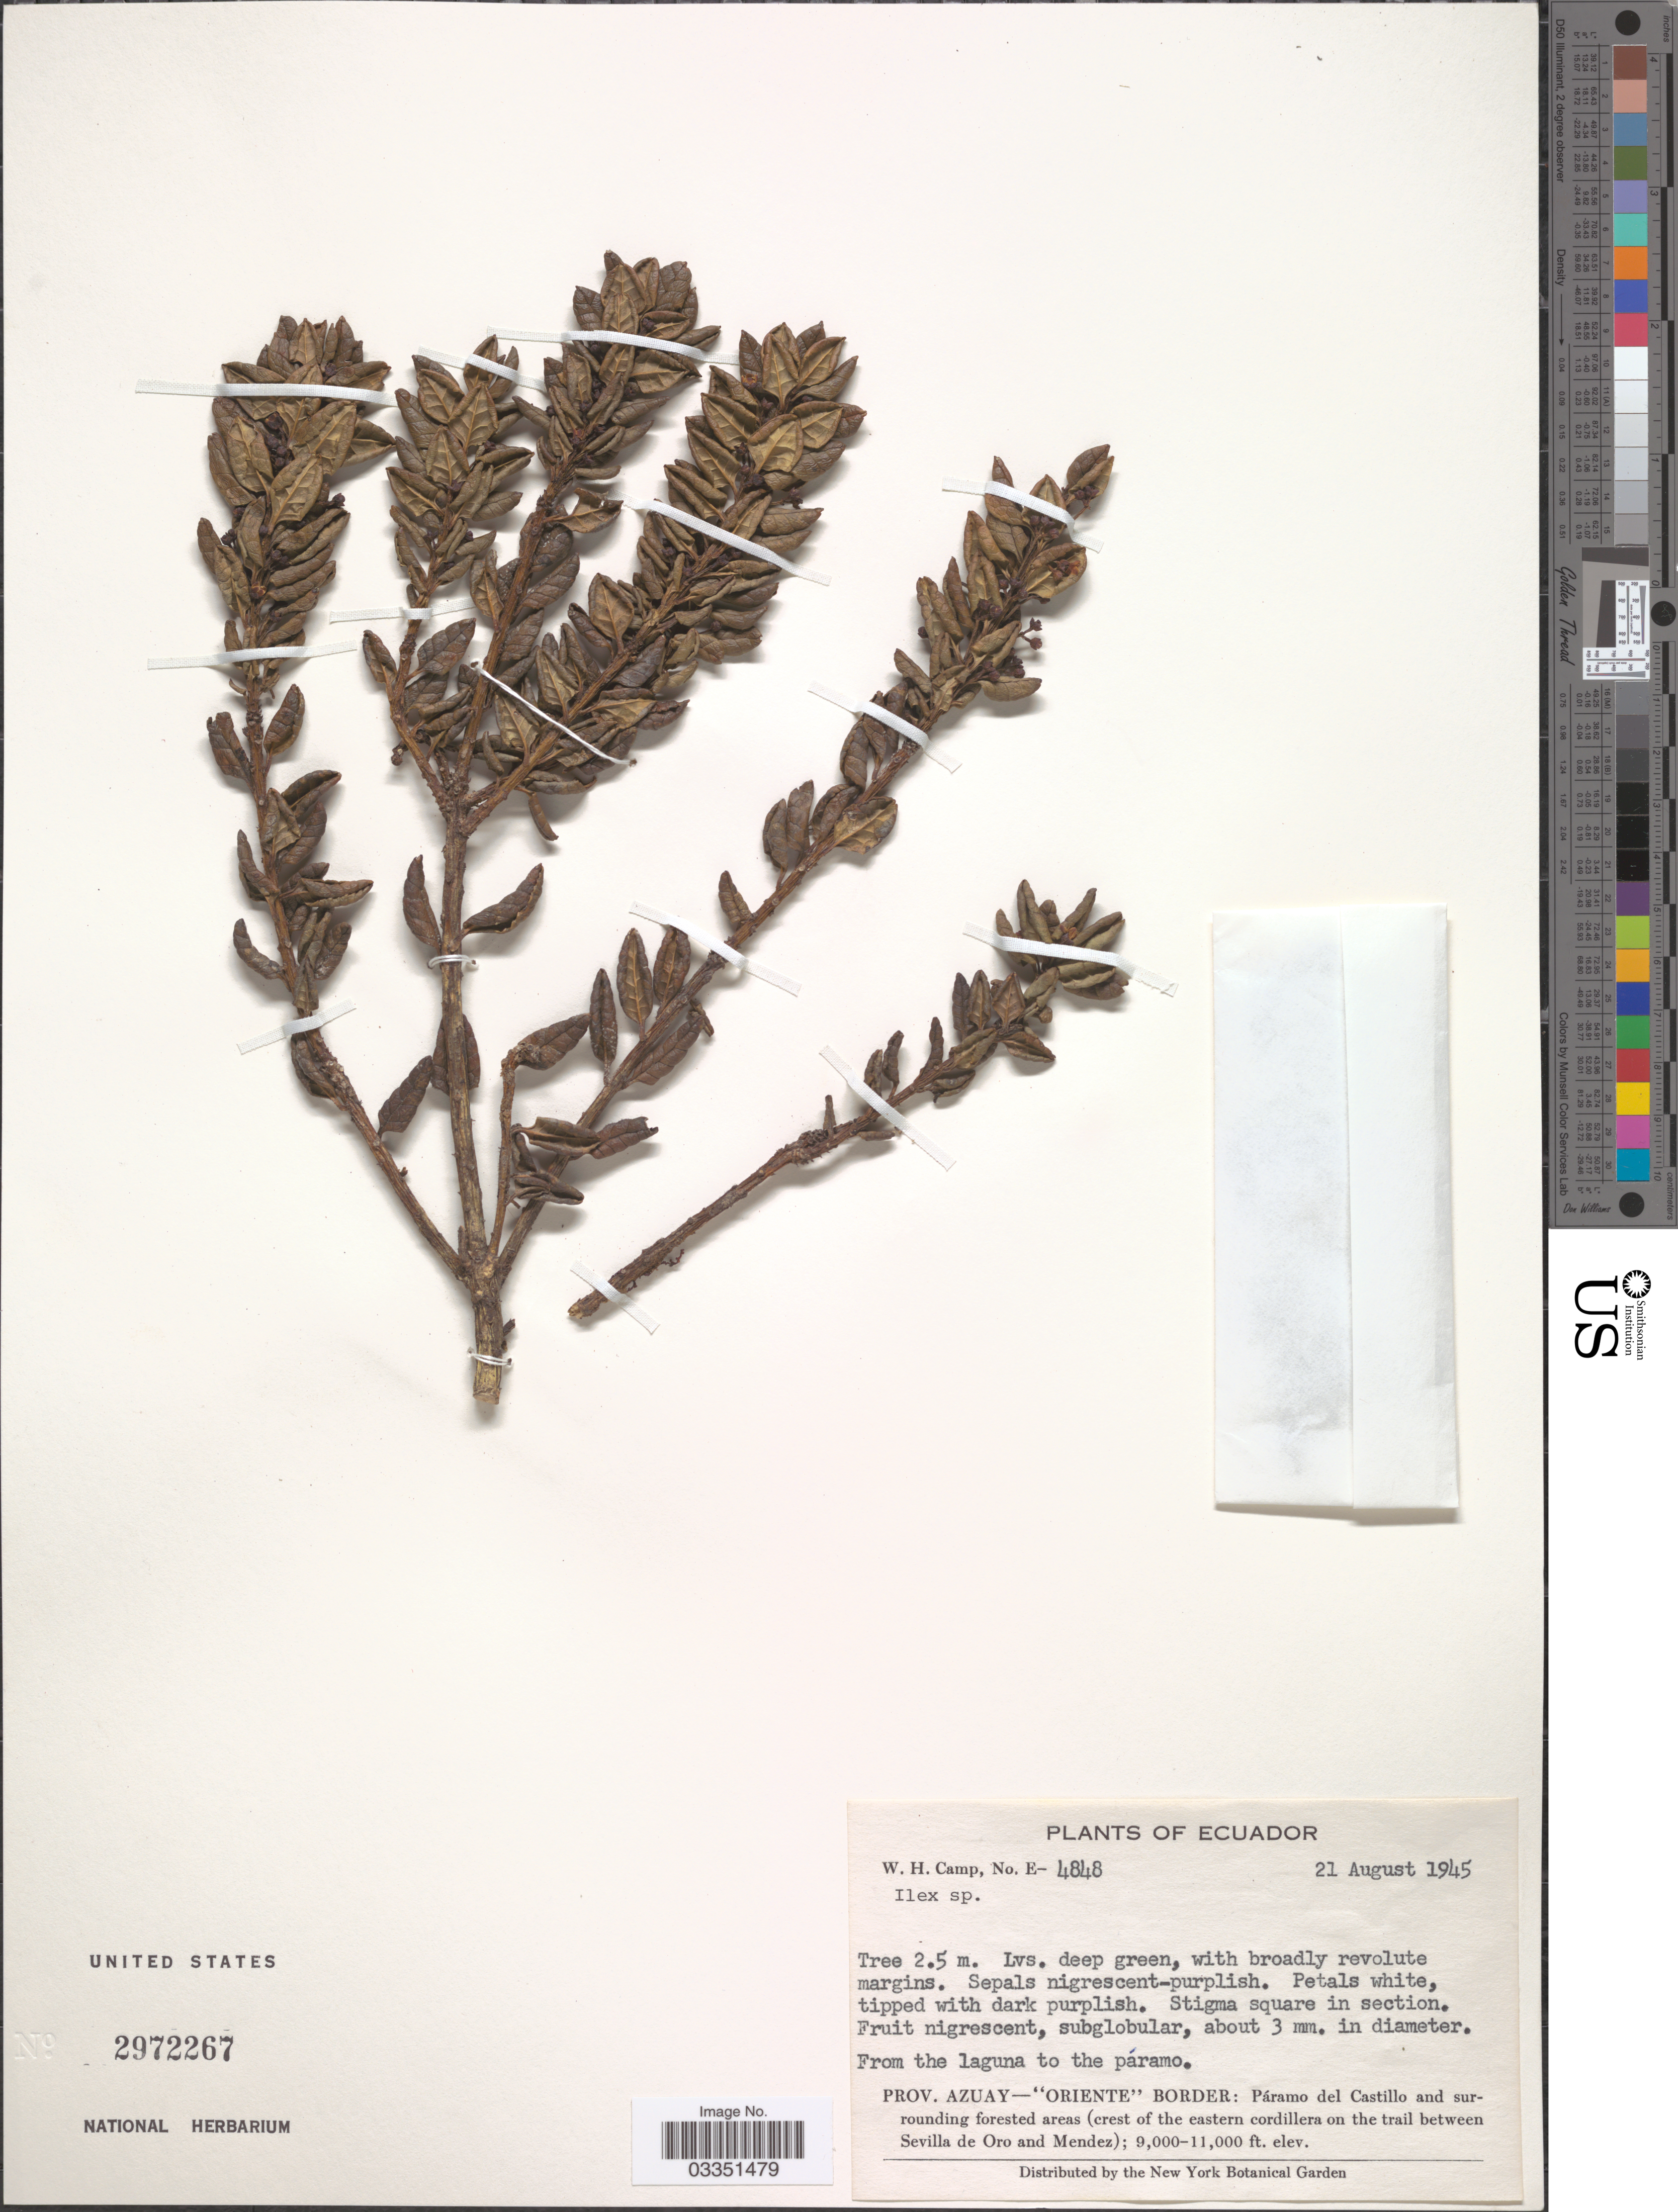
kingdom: Plantae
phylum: Tracheophyta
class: Magnoliopsida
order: Aquifoliales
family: Aquifoliaceae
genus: Ilex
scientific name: Ilex sp.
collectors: W. H. Camp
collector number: E-4848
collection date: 1945-08-21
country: Ecuador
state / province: Azuay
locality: Prov. Azuay - "Oriente" Border: Páramo del Castillo and surrounding forested areas (crest of the eastern cordillera on the trail between Sevilla de Oro and Mendez).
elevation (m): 2743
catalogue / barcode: US 2972267